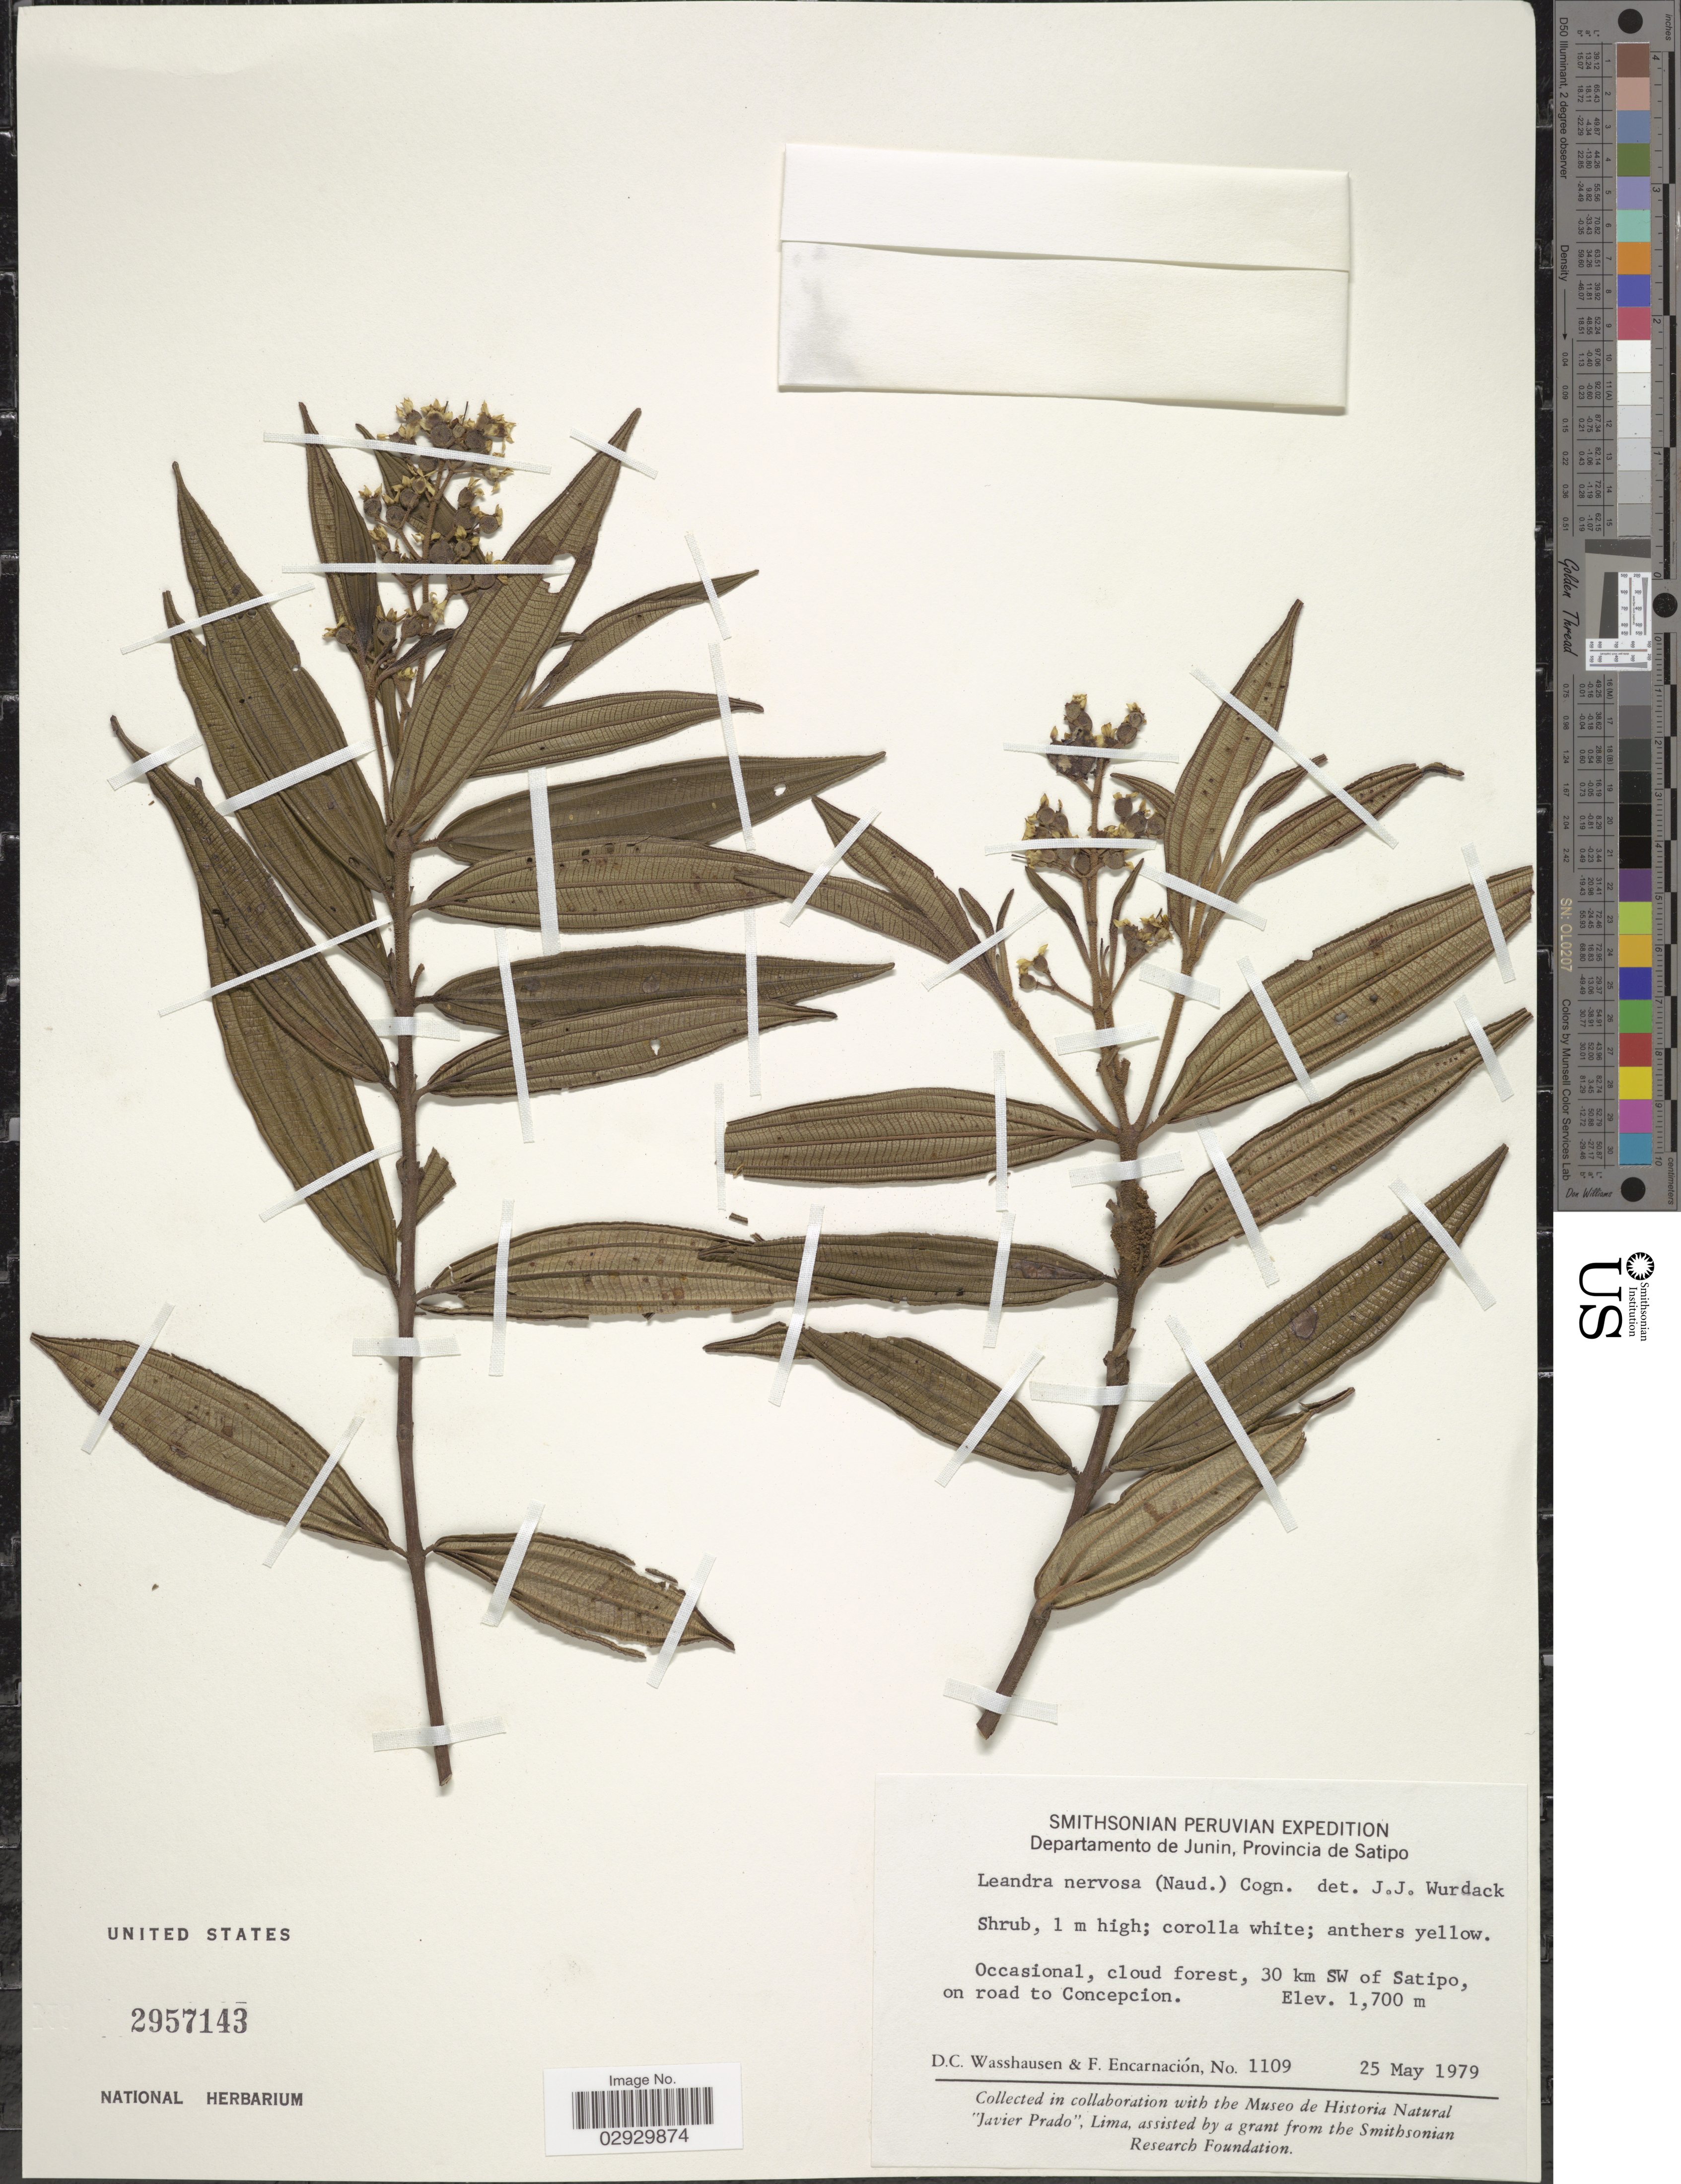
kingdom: Plantae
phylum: Tracheophyta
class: Magnoliopsida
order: Myrtales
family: Melastomataceae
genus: Leandra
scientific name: Leandra nervosa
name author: (Naudin) Cogn.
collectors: D. C. Wasshausen & F. Encarnación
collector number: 1109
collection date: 1979-05-25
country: Peru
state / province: Junín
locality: Departamento de Junin, Provincia de Satipo, 30 km SW of Satipo, on road to Concepcion.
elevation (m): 1700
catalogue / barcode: US 2957143